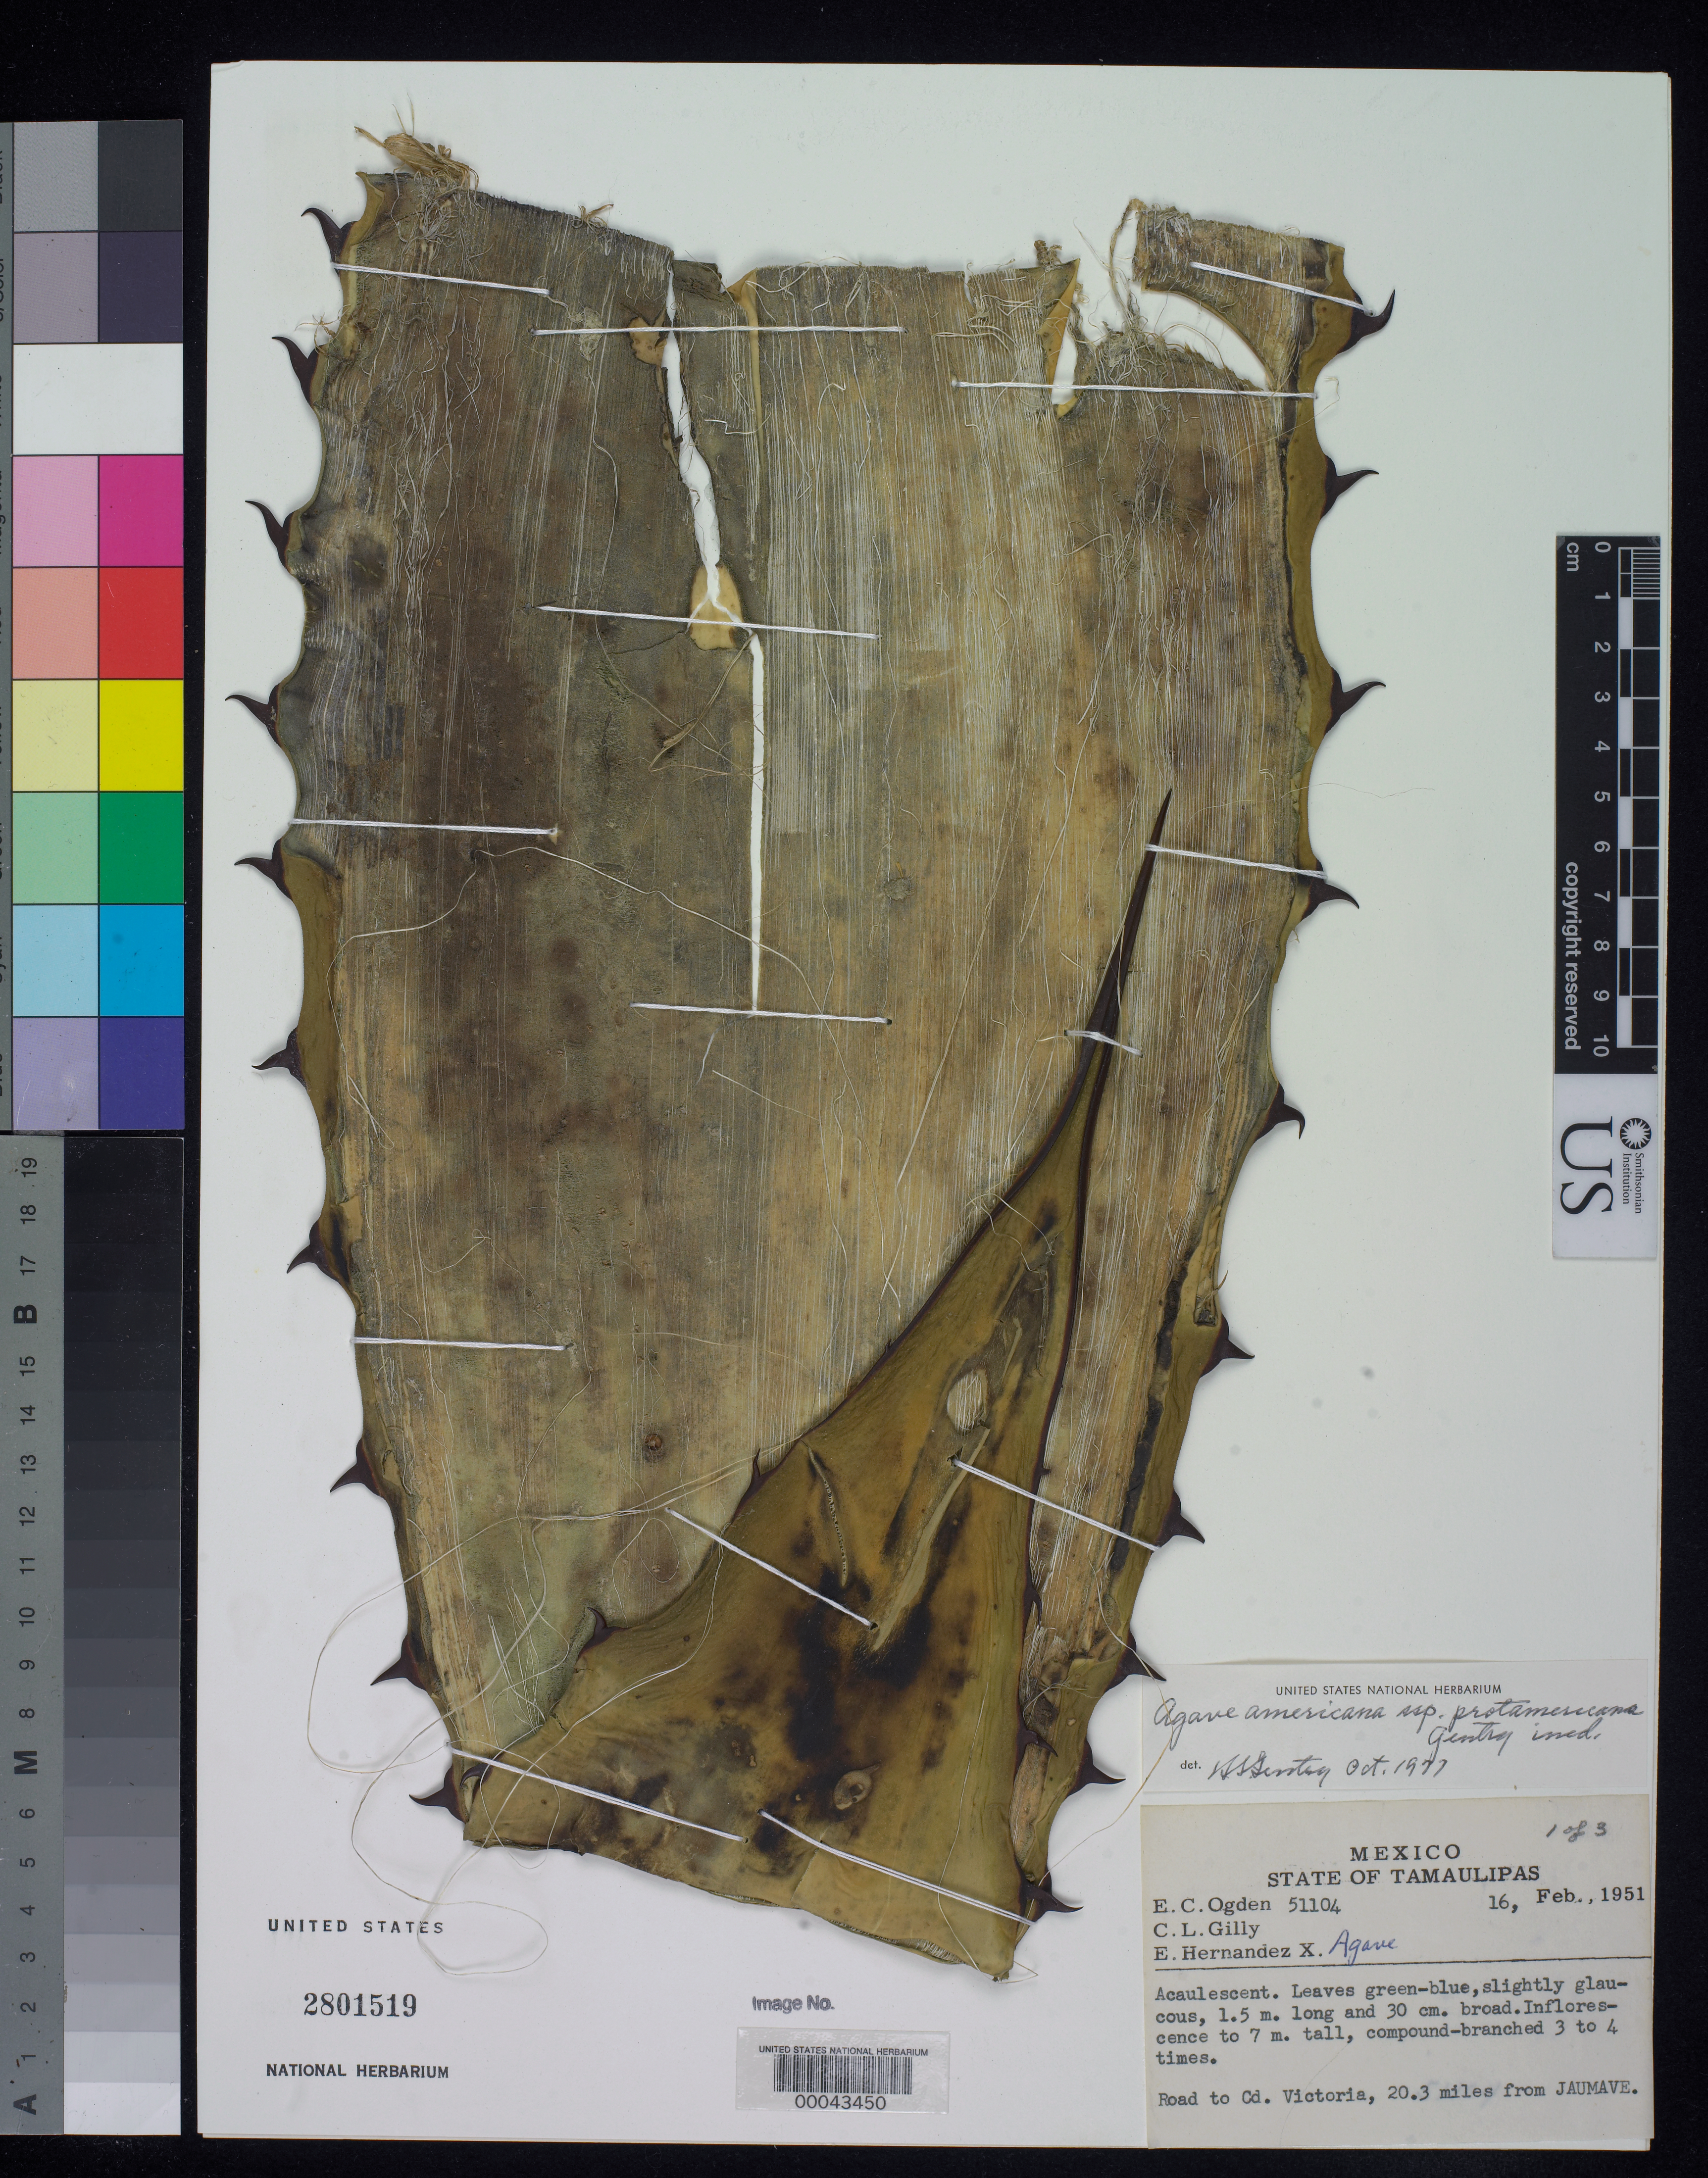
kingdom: Plantae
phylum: Tracheophyta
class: Liliopsida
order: Asparagales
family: Asparagaceae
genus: Agave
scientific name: Agave americana subsp. protamericana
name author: Gentry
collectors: E. C. Ogden, C. Gilly & E. I. Hernández-X.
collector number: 51104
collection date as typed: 16 Feb 1951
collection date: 1951-02-16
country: Mexico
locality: Road to cd. Victoria, 20.3 mi from Jaumave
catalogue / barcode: US 2801519